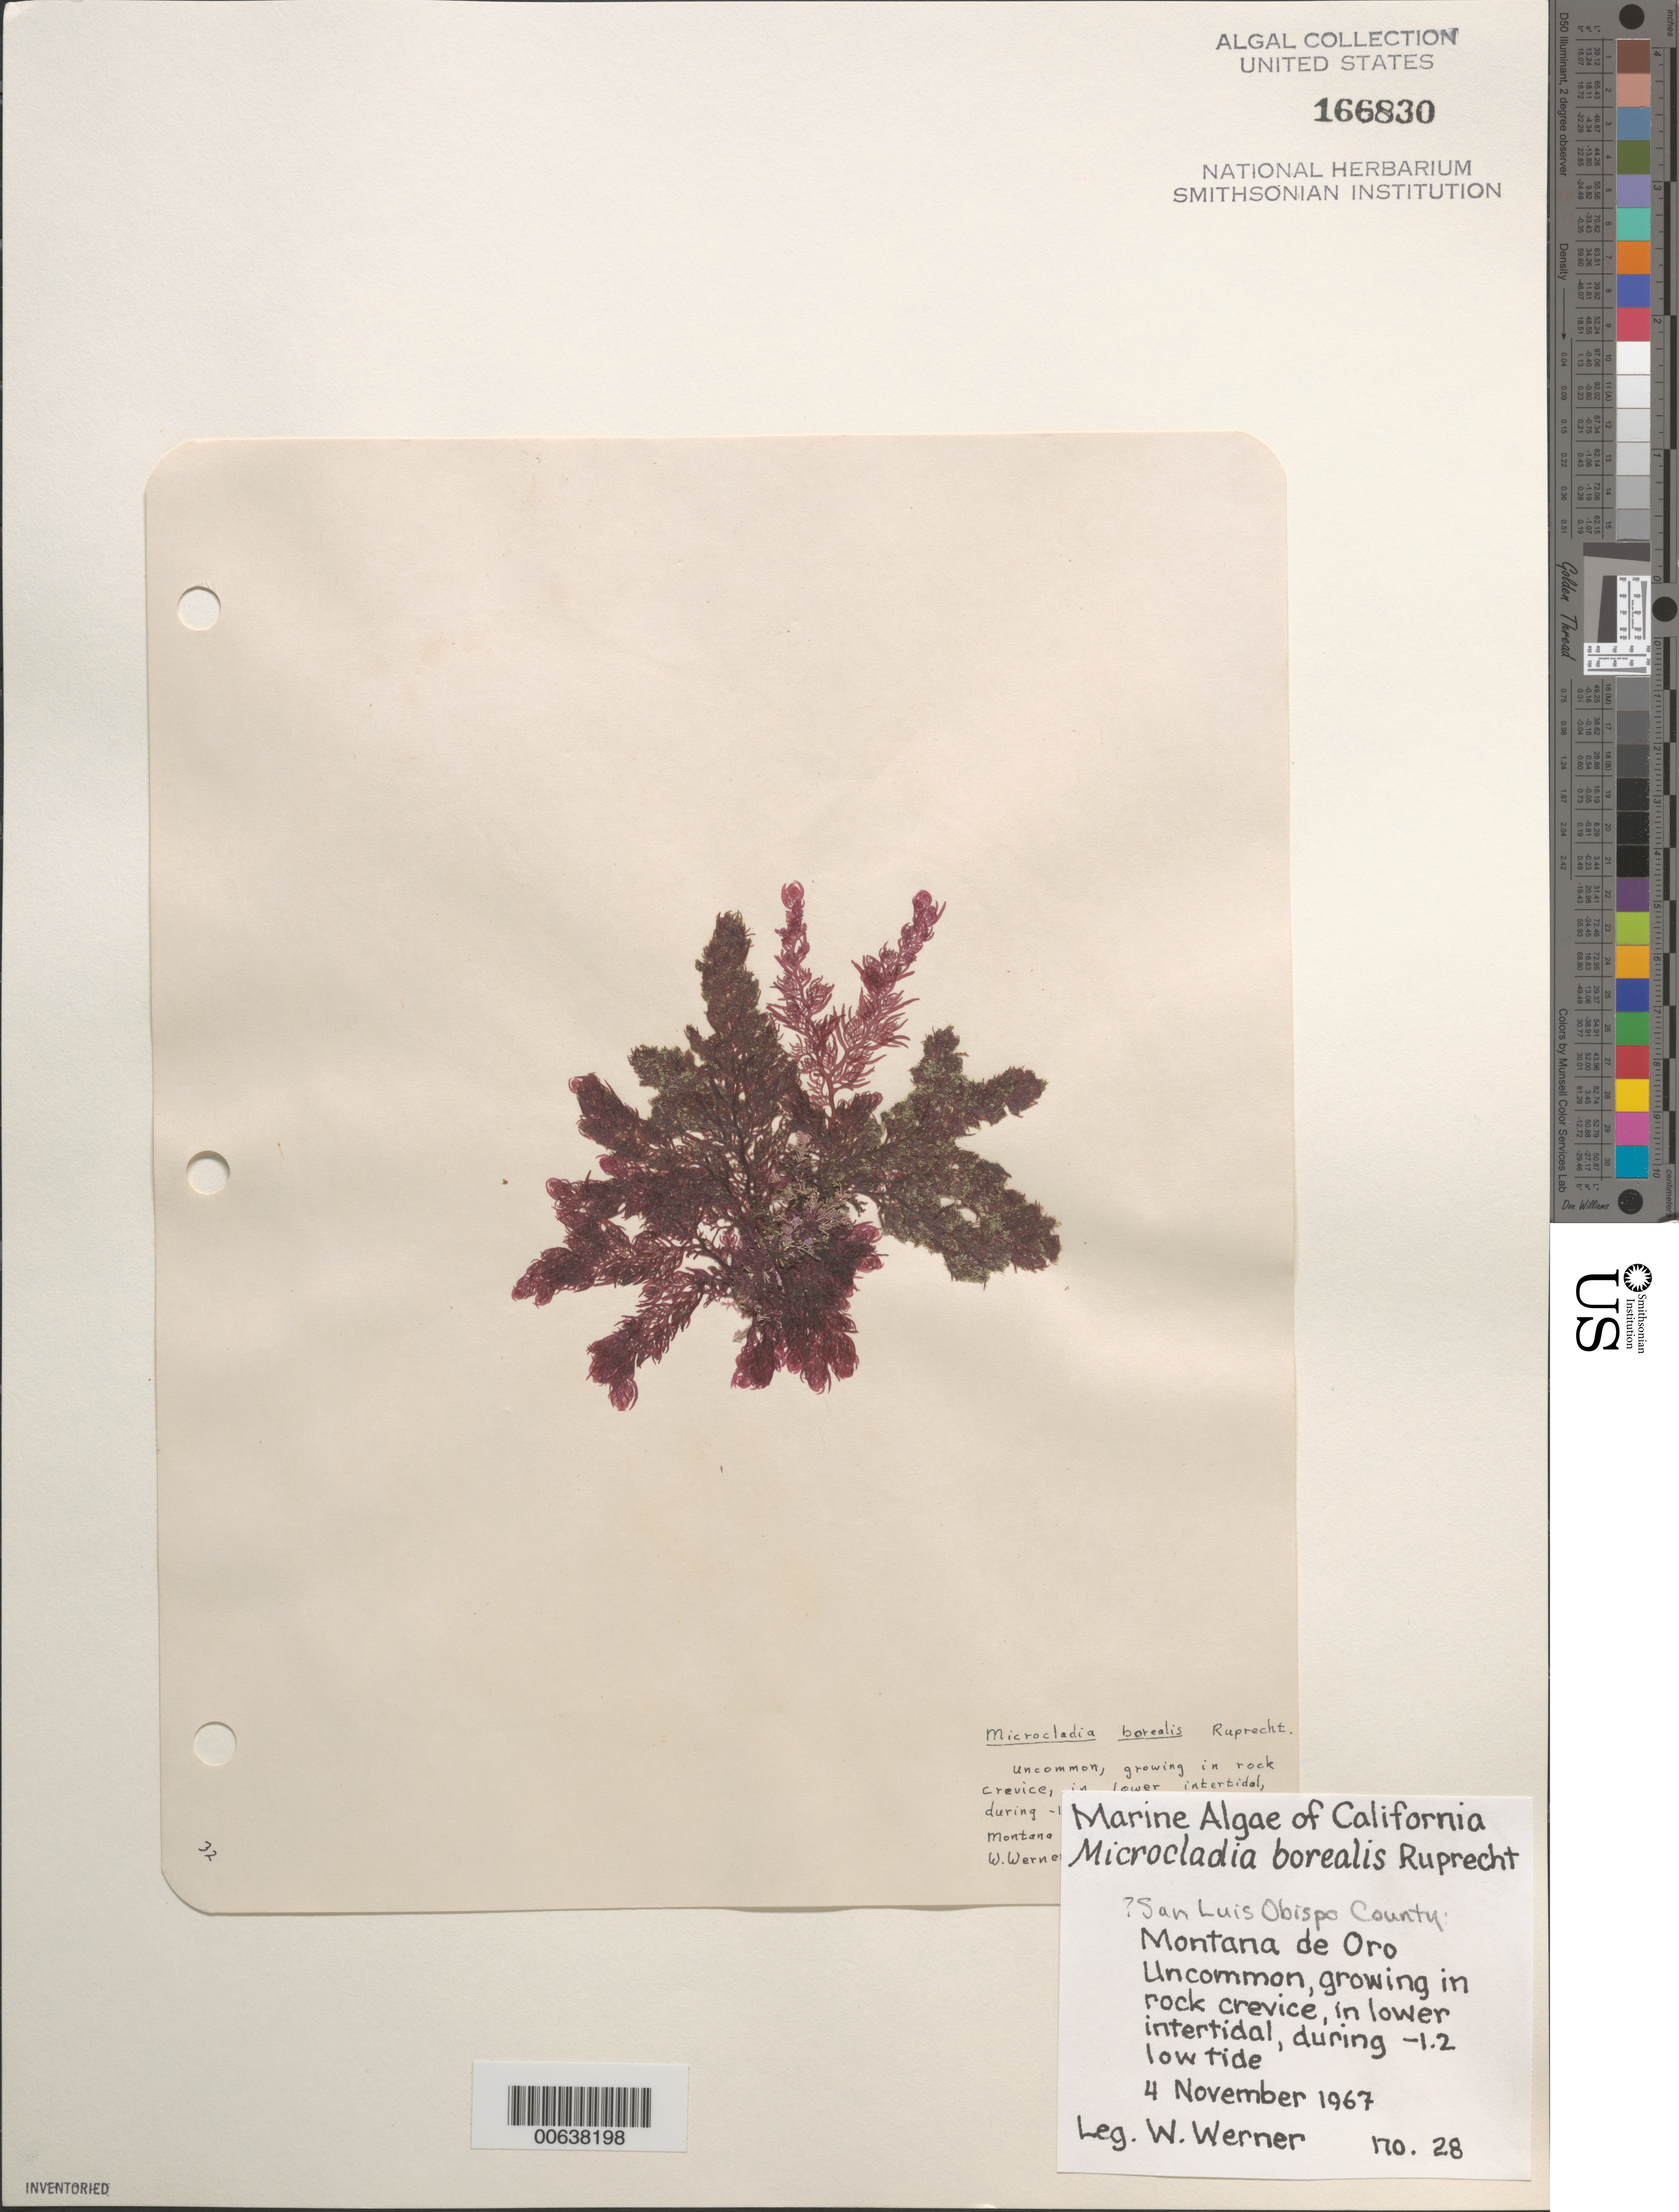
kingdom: Plantae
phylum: Rhodophyta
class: Florideophyceae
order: Ceramiales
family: Ceramiaceae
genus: Microcladia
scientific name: Microcladia borealis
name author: Rupr.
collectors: W. Werner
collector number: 28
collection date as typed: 04 Nov 1967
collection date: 1967-11-04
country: United States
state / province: California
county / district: San Luis Obispo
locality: Montana de Oro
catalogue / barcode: US 166830